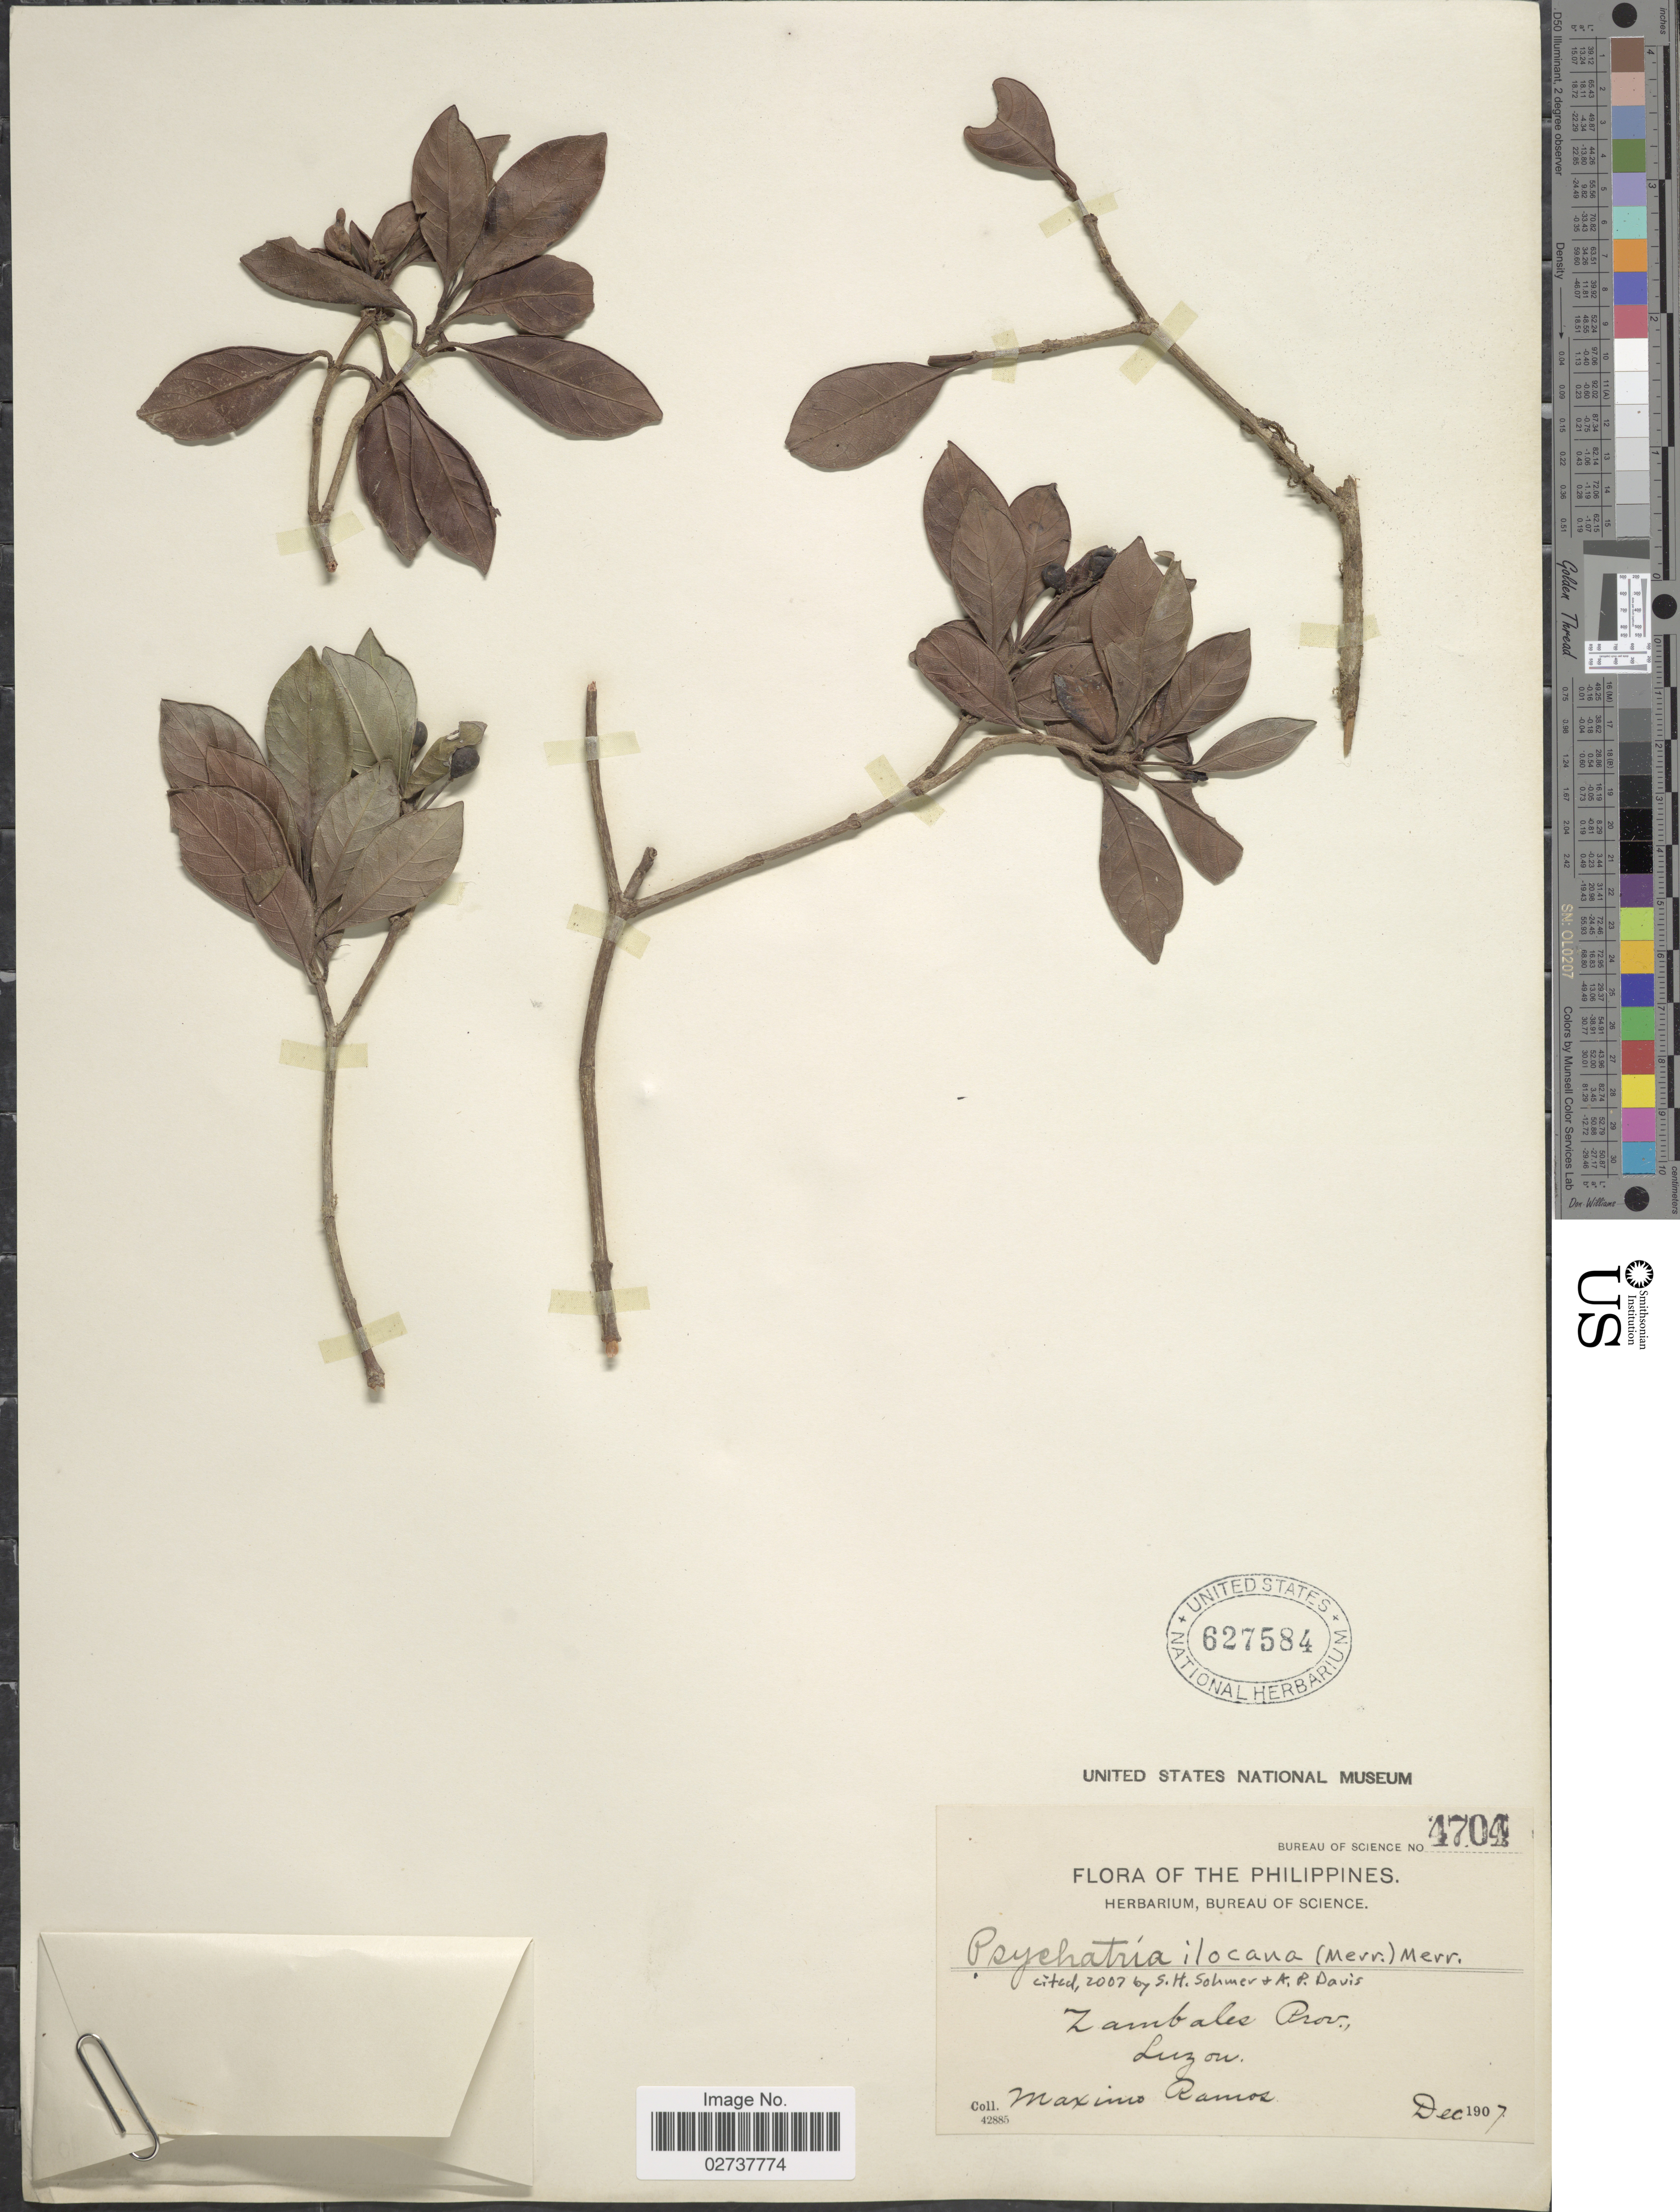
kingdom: Plantae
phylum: Tracheophyta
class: Magnoliopsida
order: Gentianales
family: Rubiaceae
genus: Psychotria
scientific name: Psychotria ilocana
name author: (Merr.) Merr.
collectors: M. Ramos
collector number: Bureau of Science 4704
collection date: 1907-12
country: Philippines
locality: Zambales Prov., Luzon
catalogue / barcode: US 627584